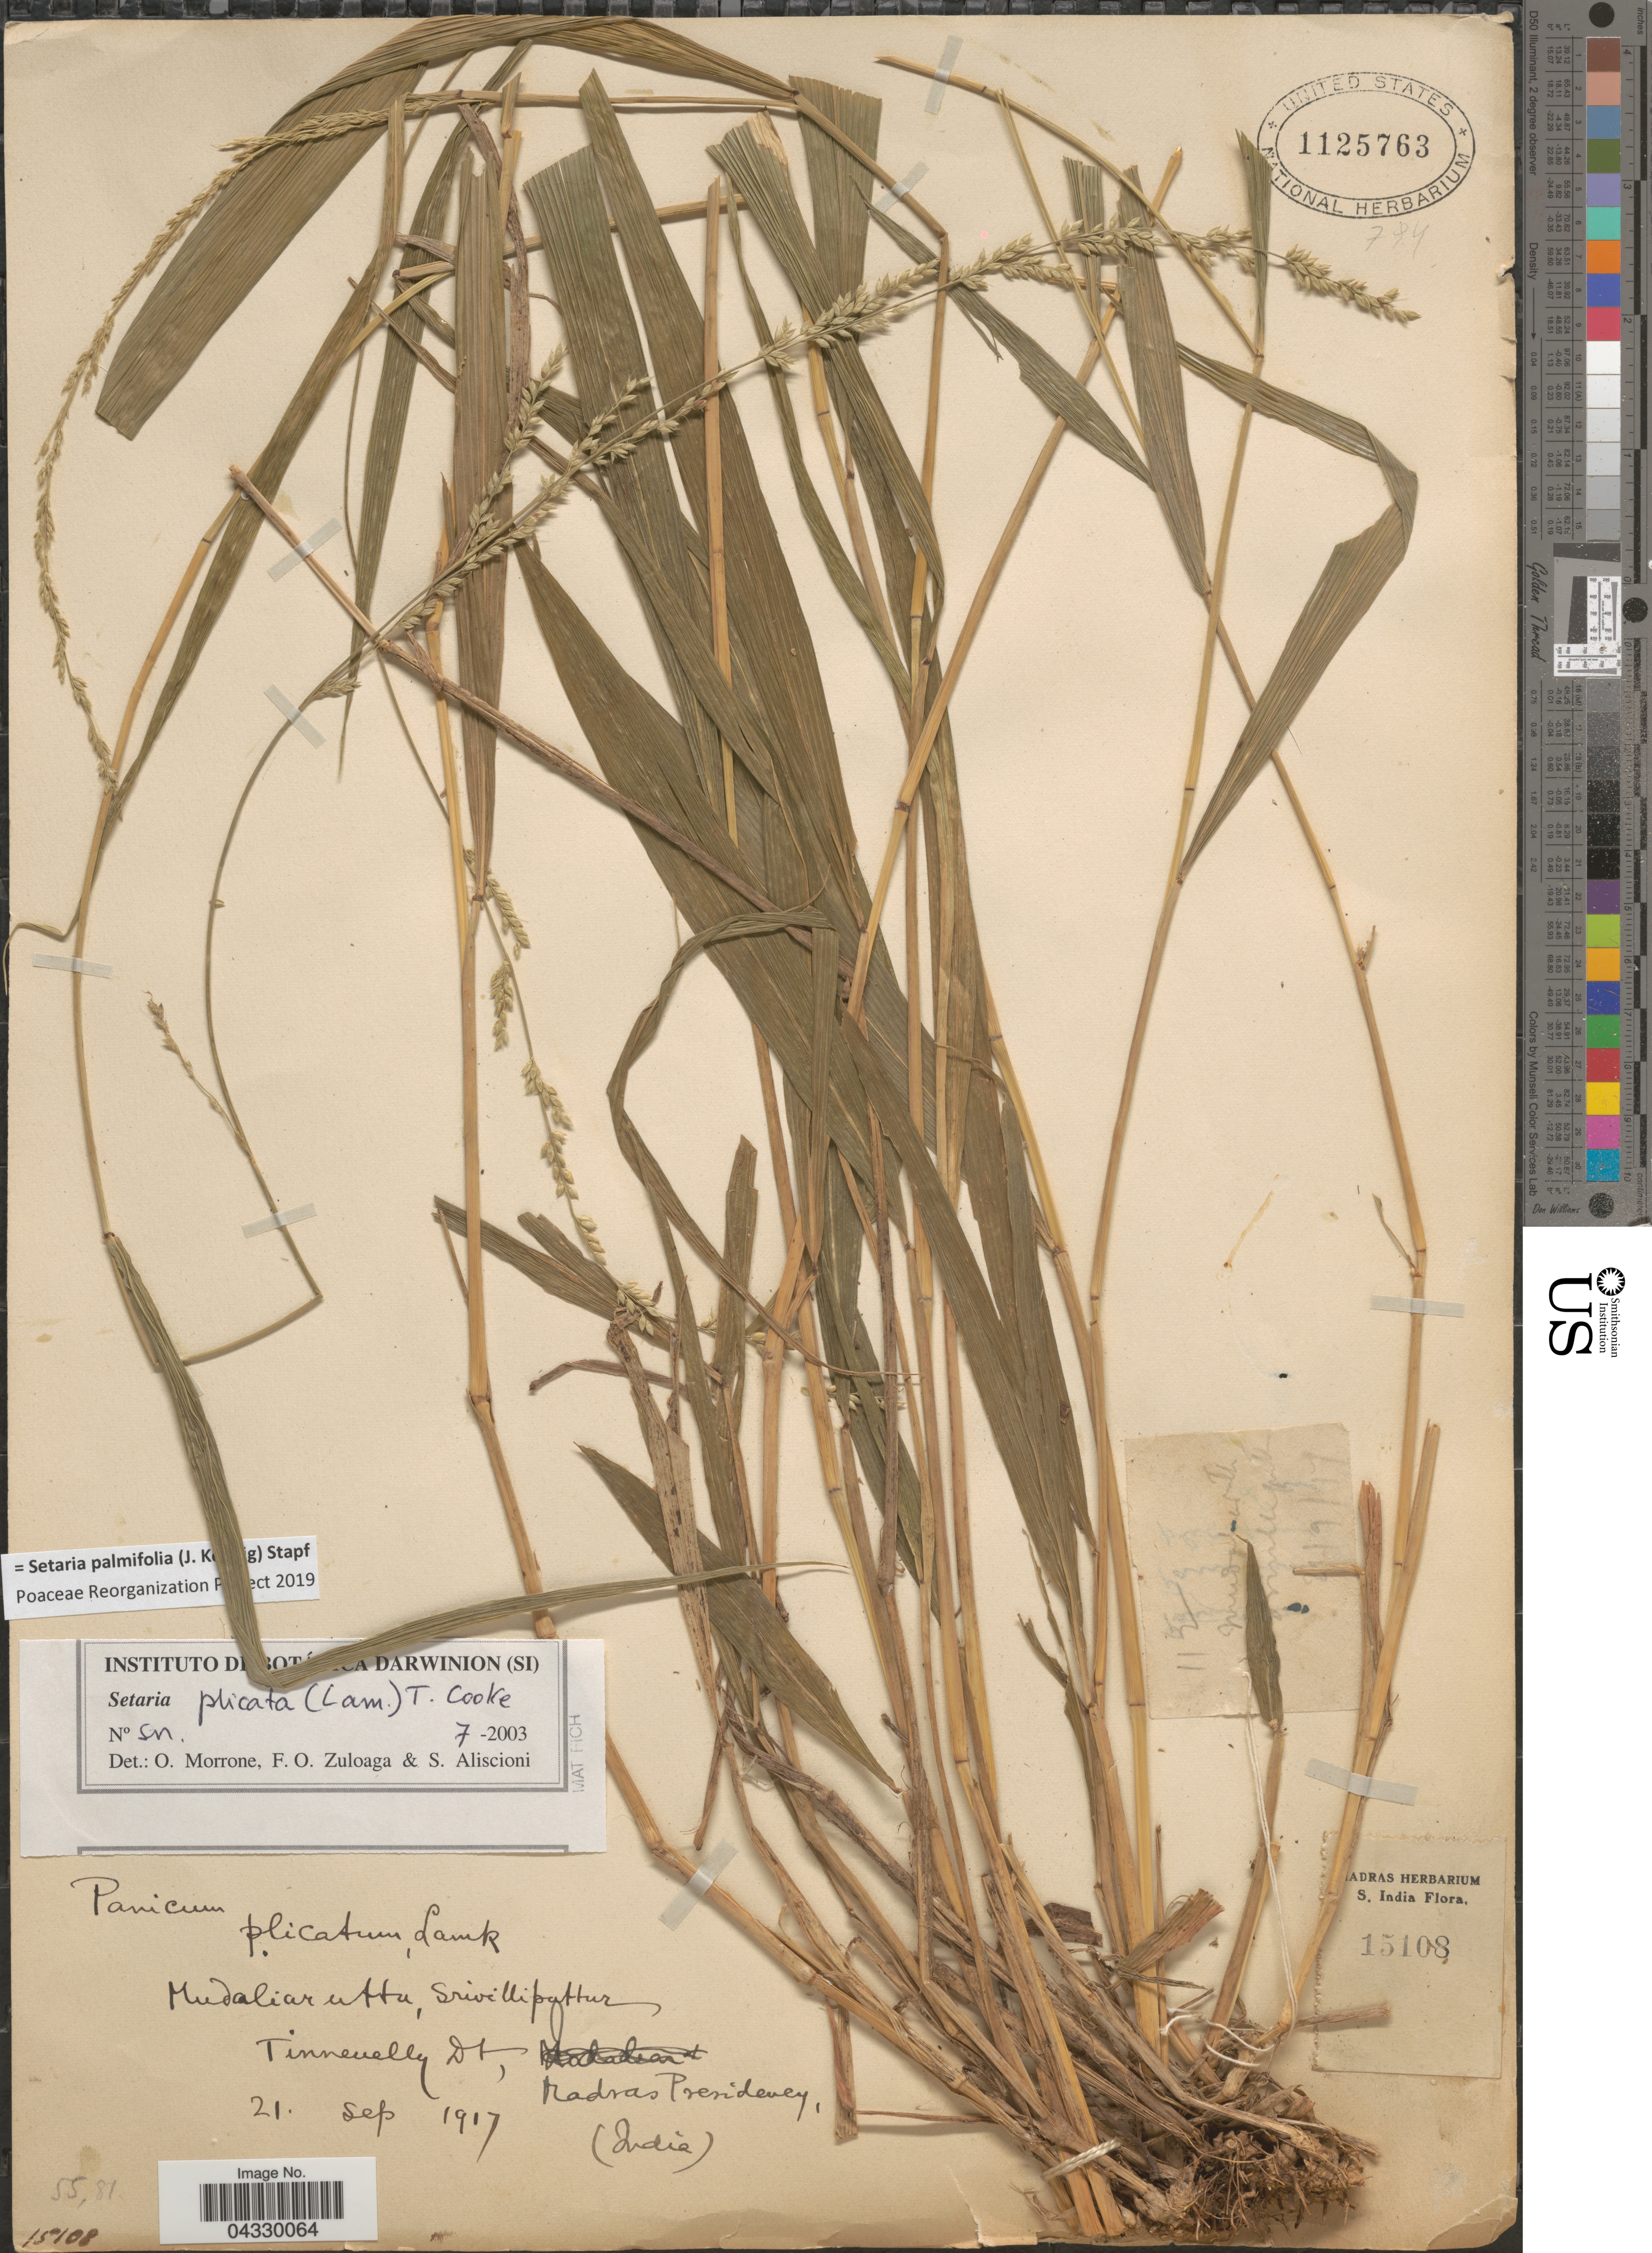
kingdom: Plantae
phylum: Tracheophyta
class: Liliopsida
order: Poales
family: Poaceae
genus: Setaria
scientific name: Setaria palmifolia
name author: (J. Koenig) Stapf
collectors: Ex herb. Madras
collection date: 1917-09-21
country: India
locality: Mudaliaratta, Srivilliputhur. Tinnevelly Dt., Madras Presidenty. S. India.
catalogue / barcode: US 1125763